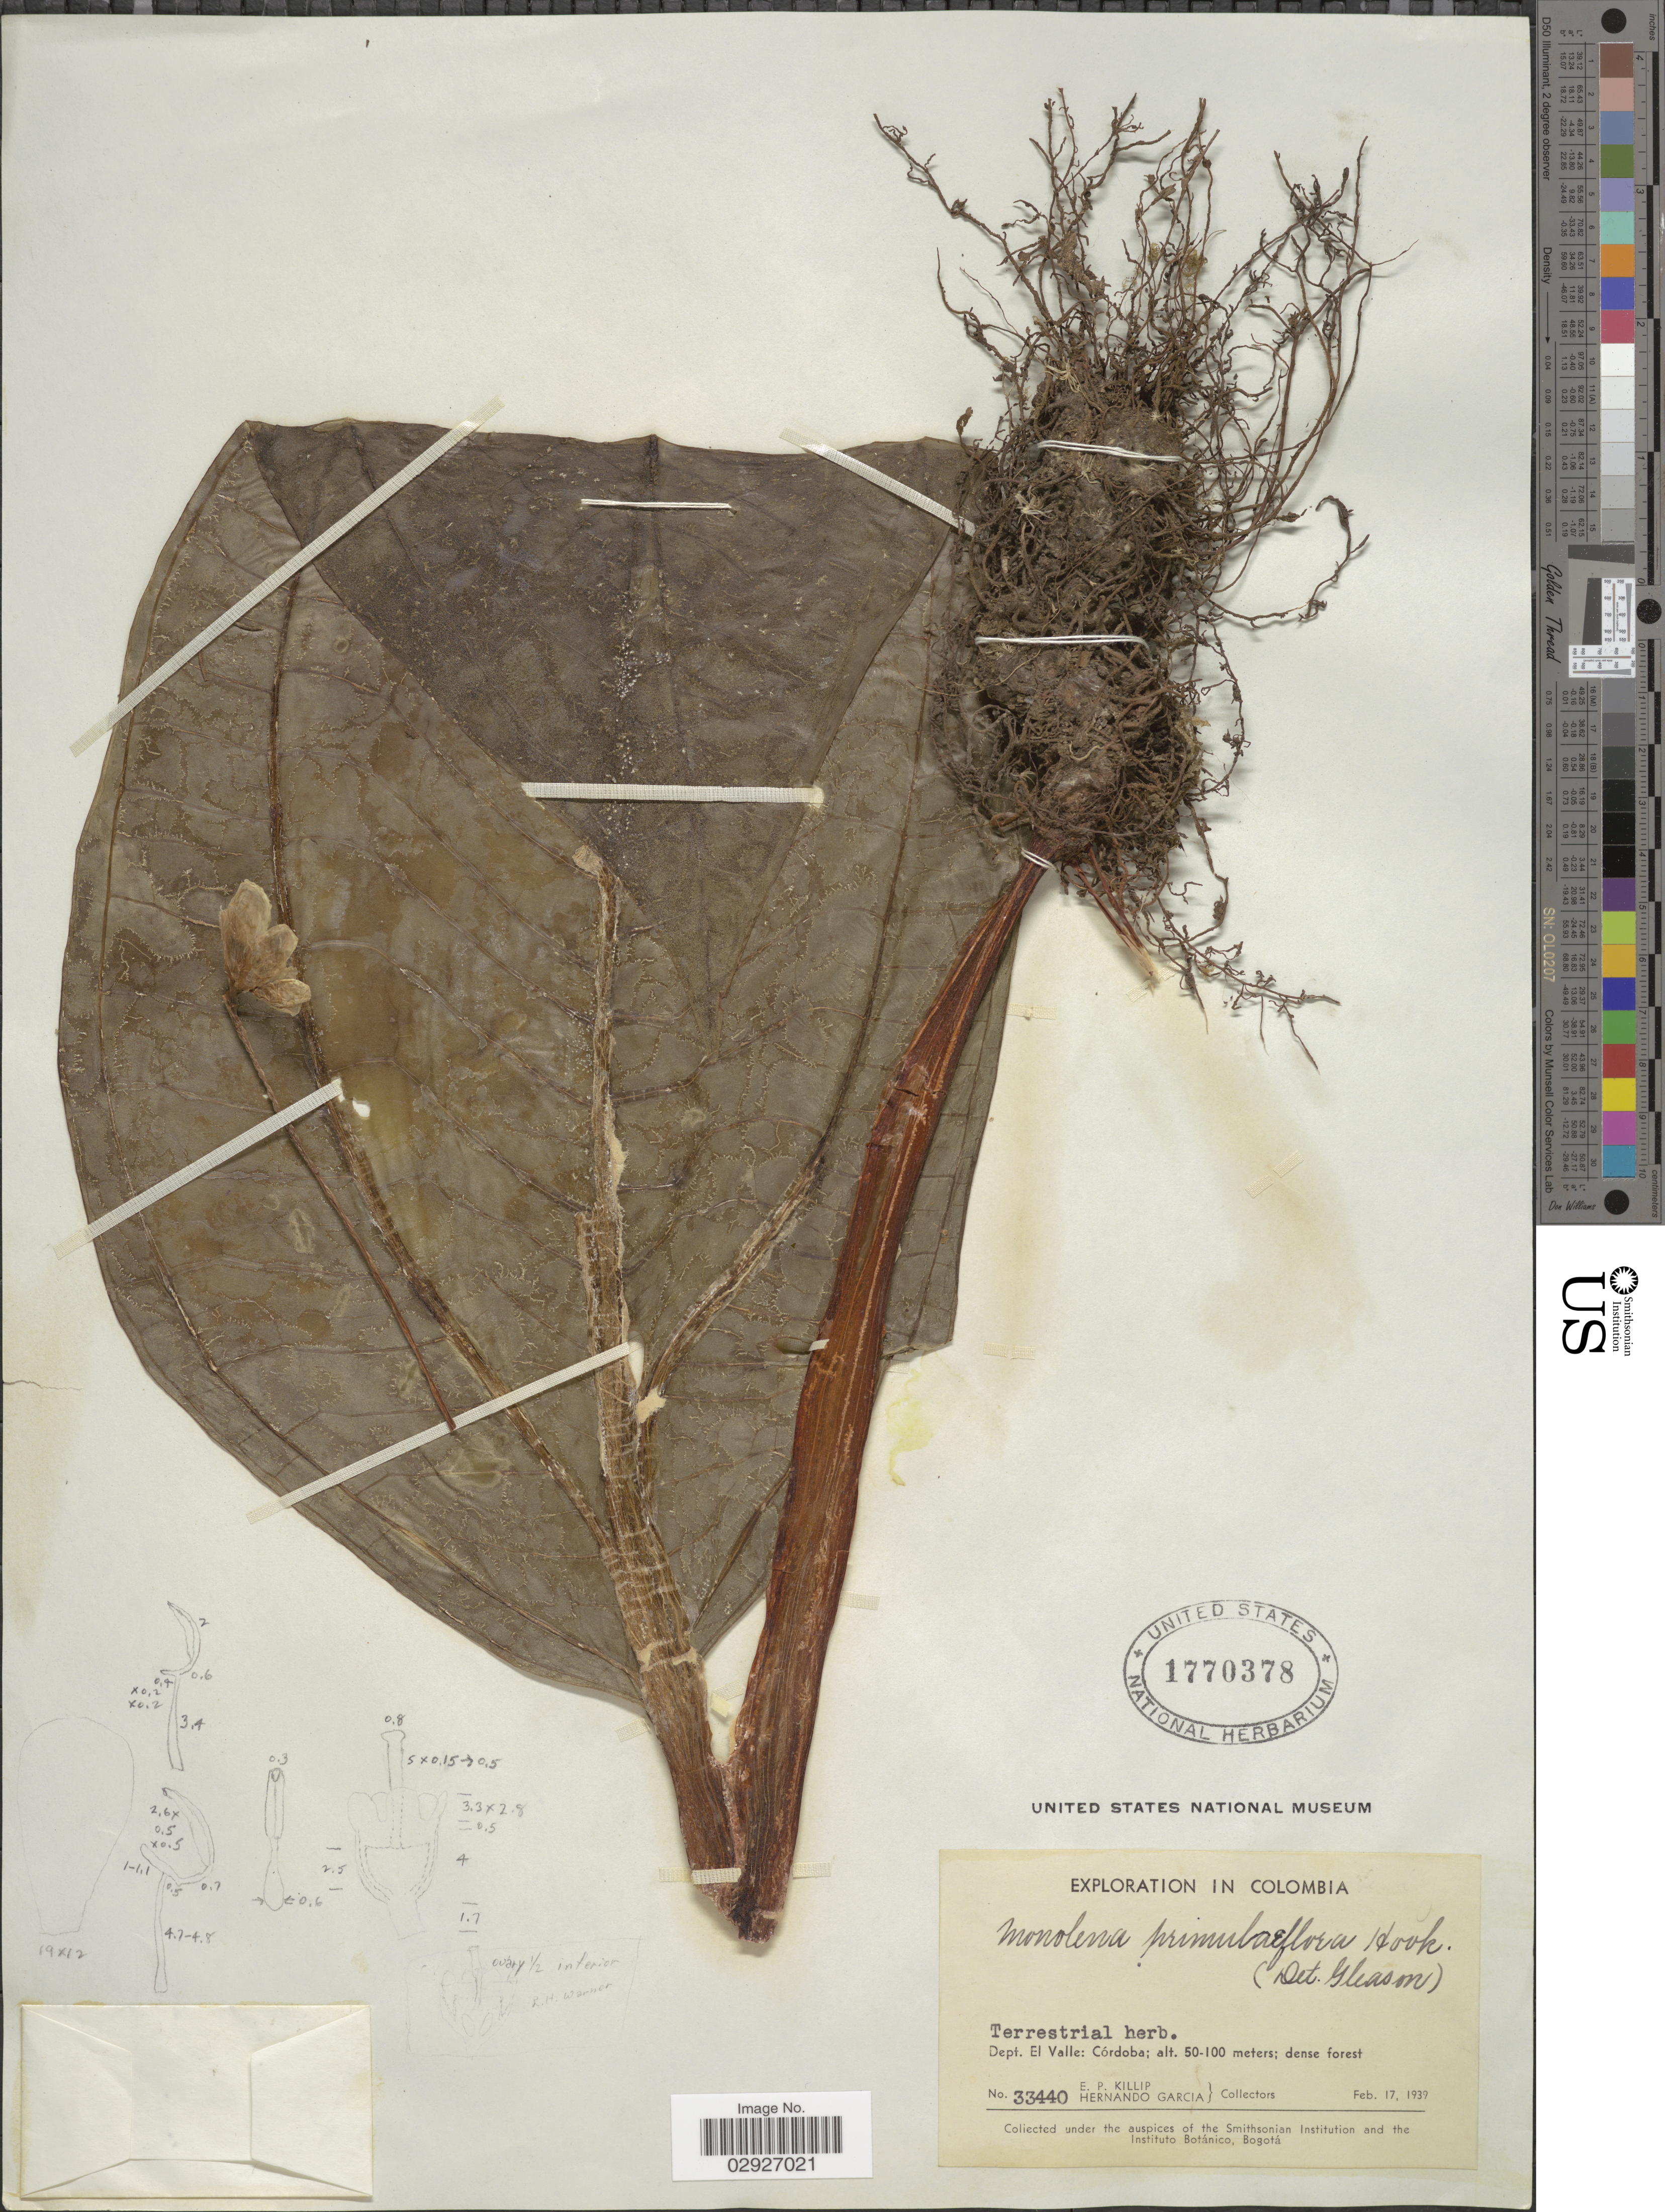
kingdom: Plantae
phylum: Tracheophyta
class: Magnoliopsida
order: Myrtales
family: Melastomataceae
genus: Monolena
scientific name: Monolena primuliflora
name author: Hook. f.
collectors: E. P. Killip & H. Garcia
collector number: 33440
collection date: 1939-02-17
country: Colombia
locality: Dept. El Valle: Córdoba.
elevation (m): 50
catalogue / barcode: US 1770378